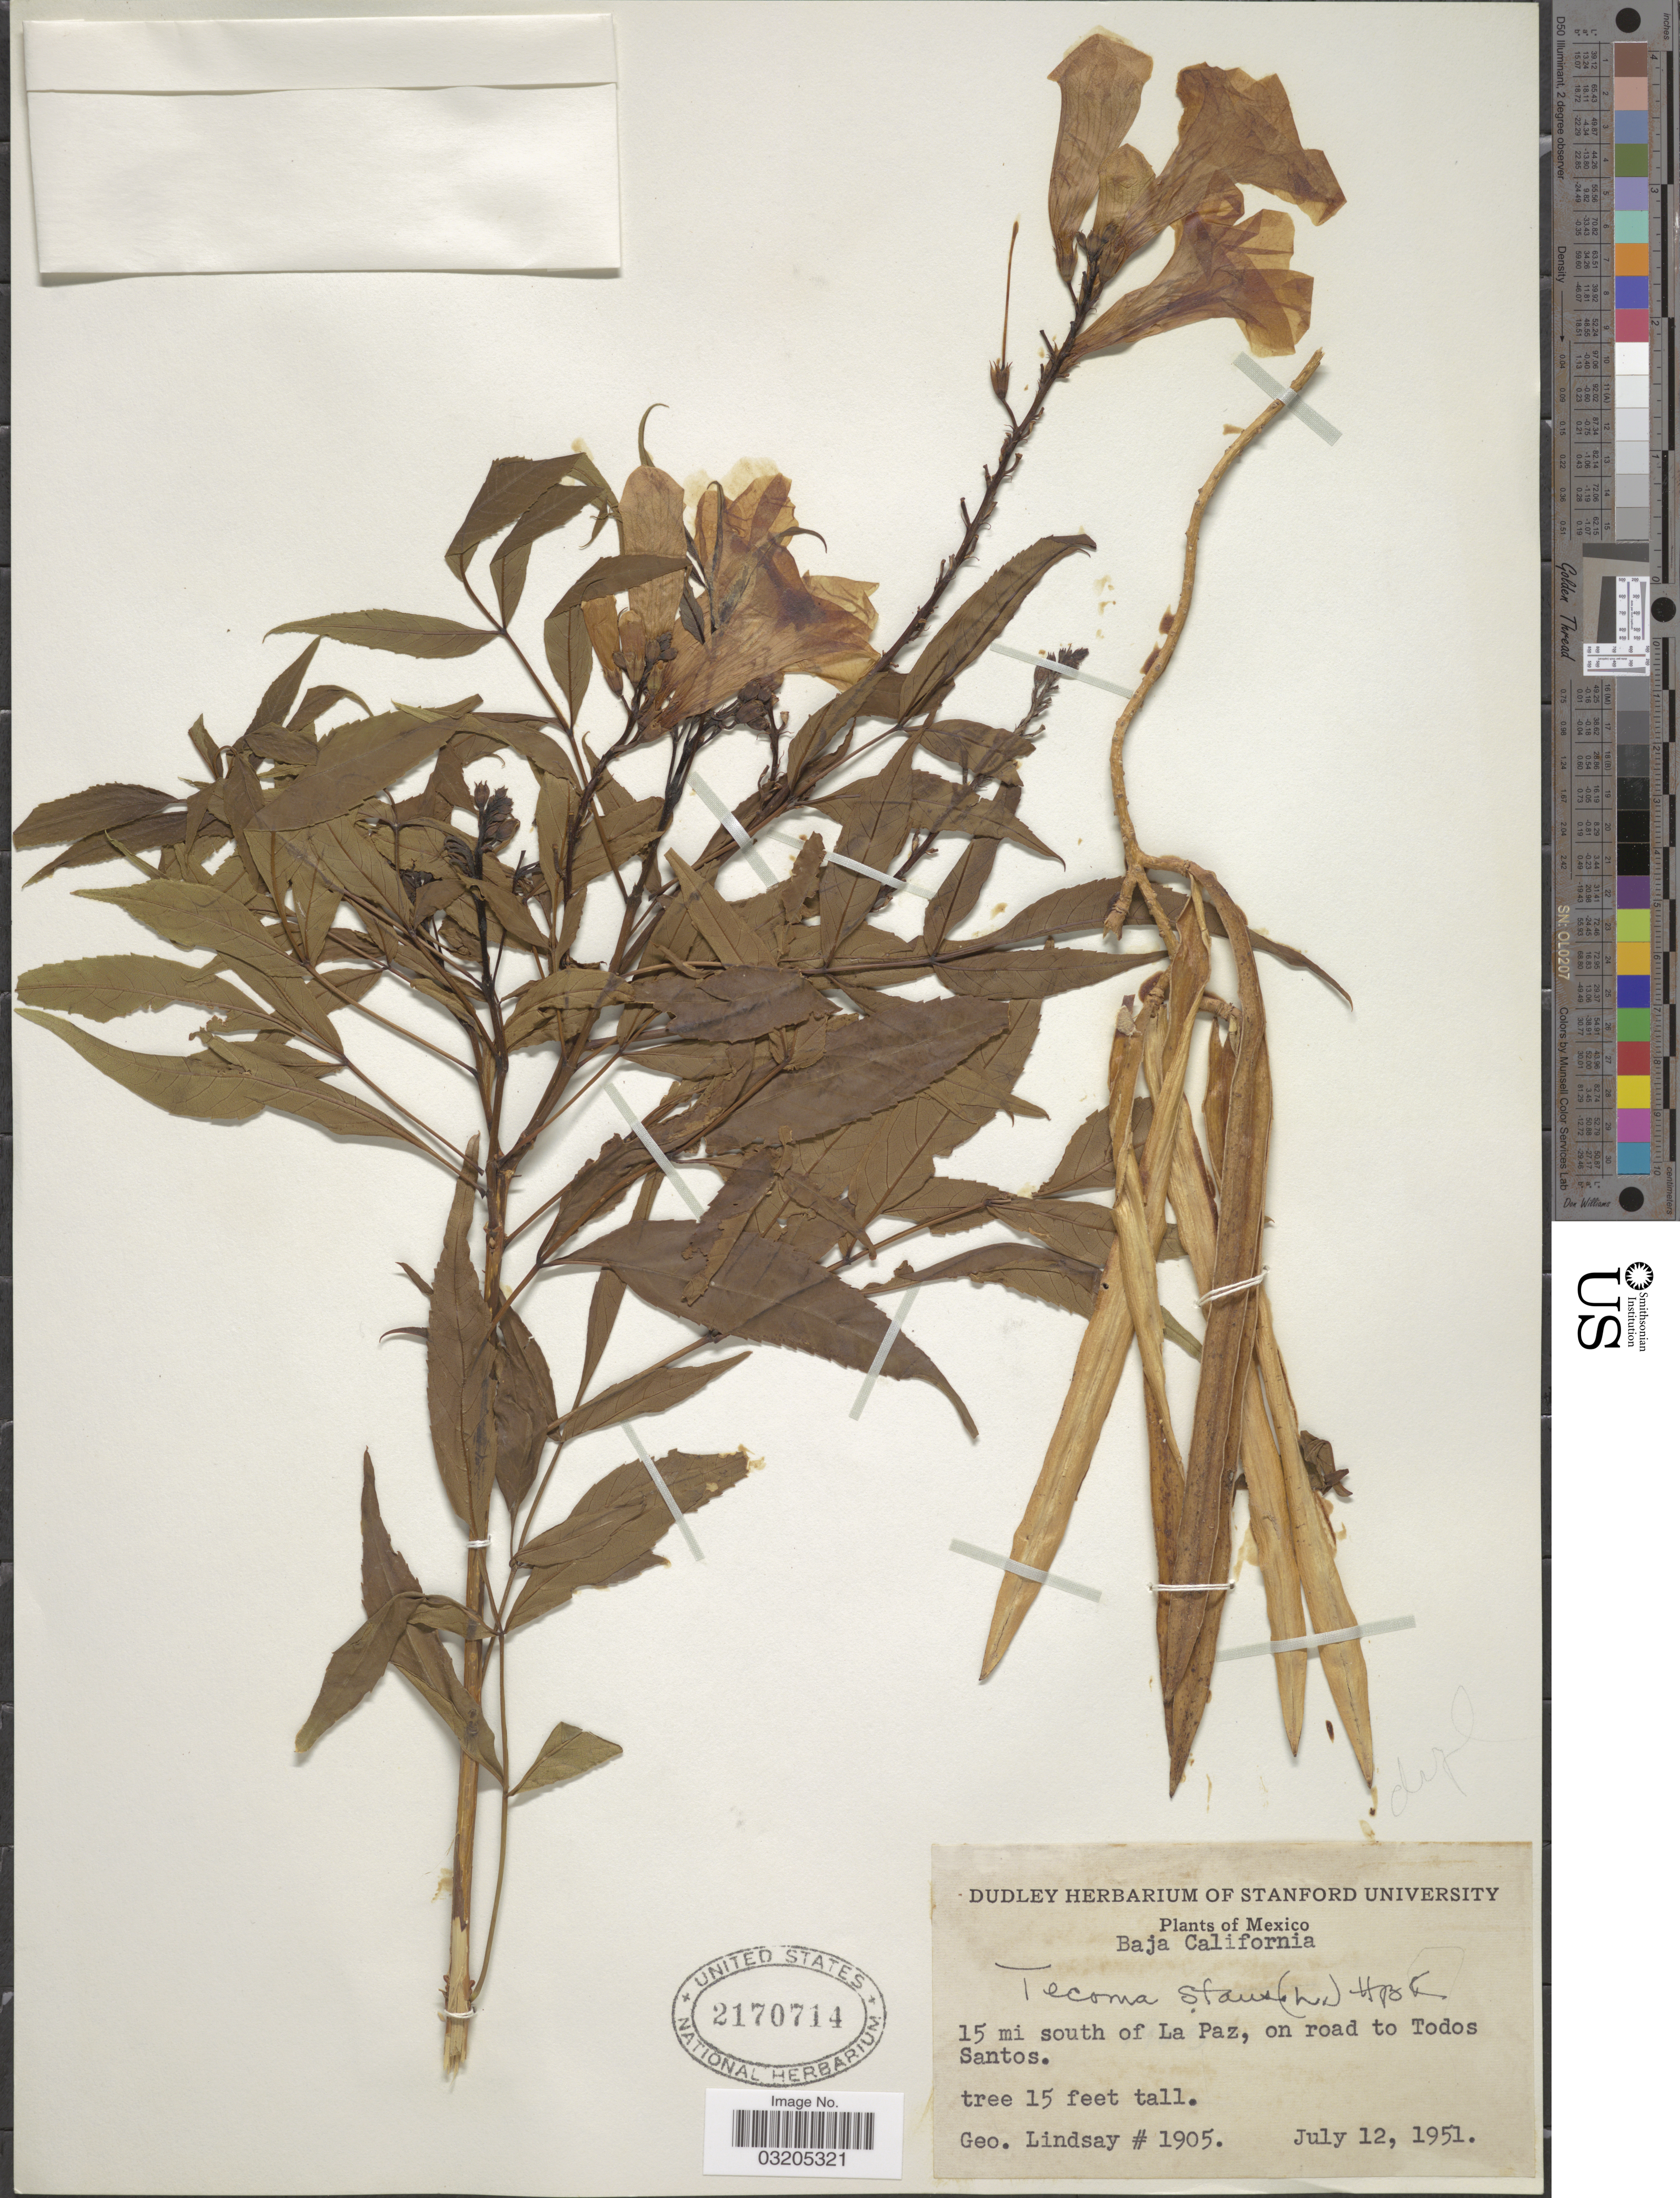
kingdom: Plantae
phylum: Tracheophyta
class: Magnoliopsida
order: Lamiales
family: Bignoniaceae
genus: Tecoma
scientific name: Tecoma stans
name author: (L.) Juss. ex Kunth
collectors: G. Lindsay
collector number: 1905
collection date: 1951-07-12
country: Mexico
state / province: Baja California Sur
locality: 15 mi south of La Paz, on road to Todos Santos.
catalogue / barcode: US 2170714